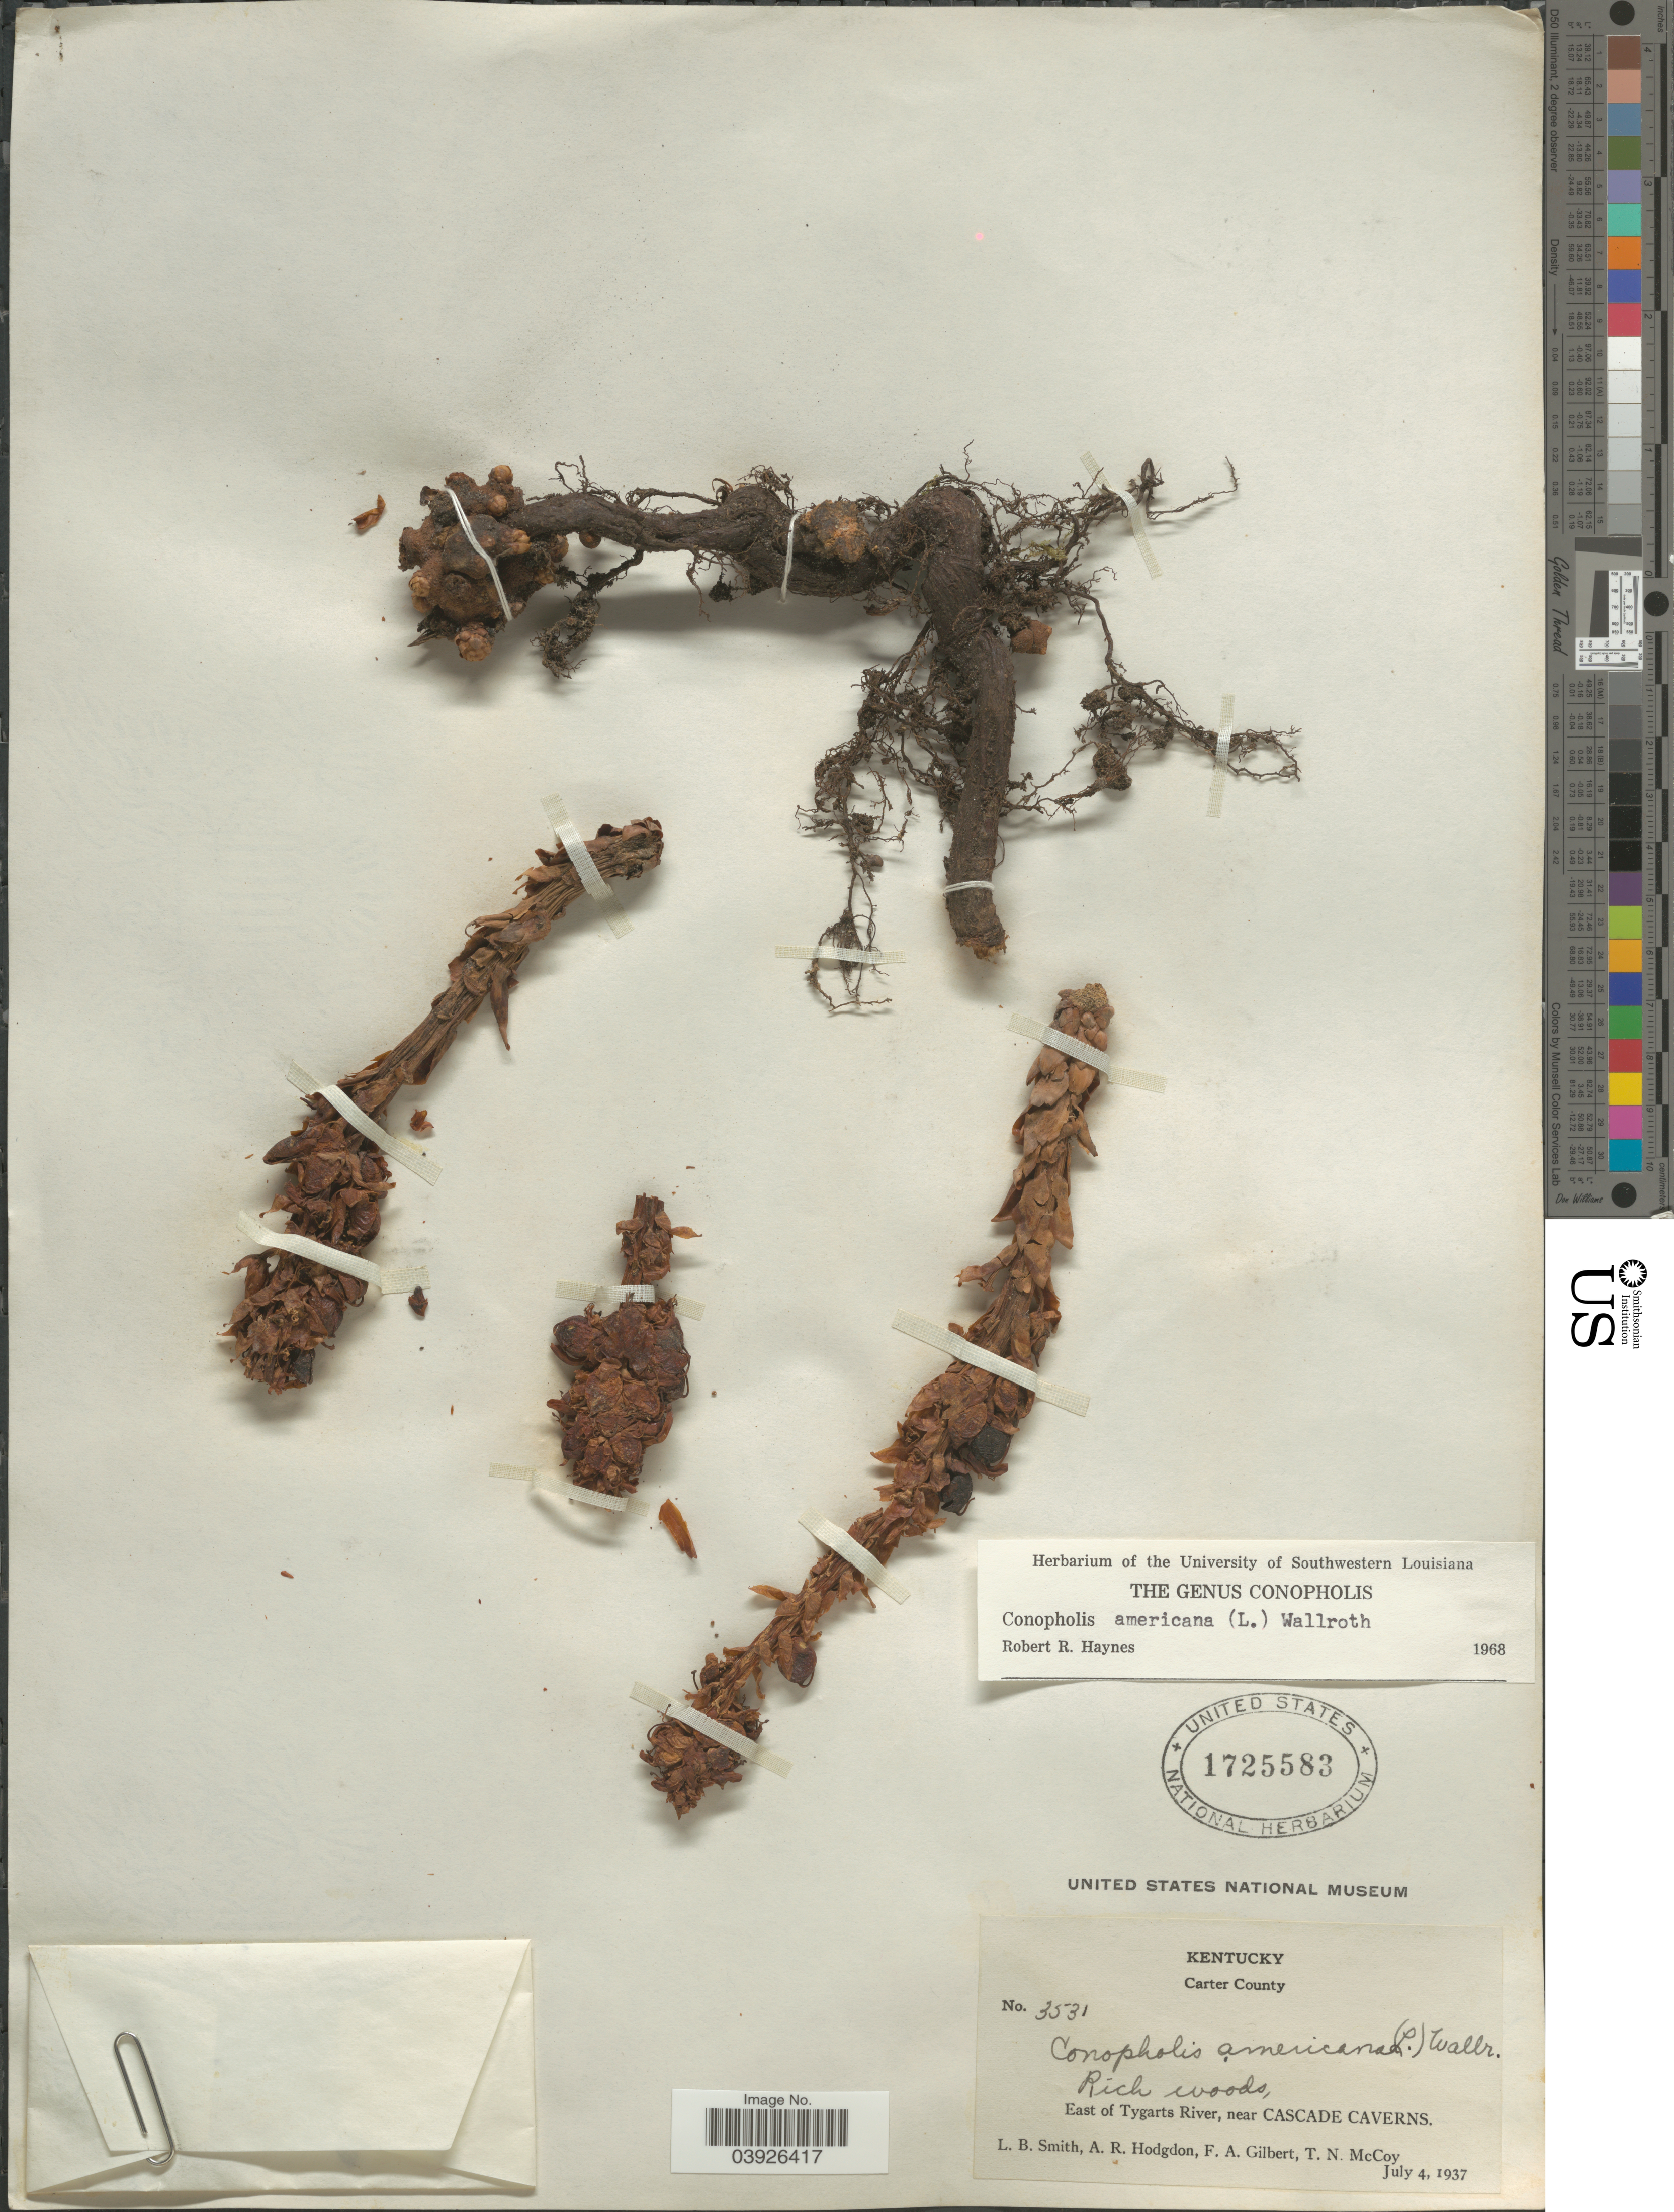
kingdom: Plantae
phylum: Tracheophyta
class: Magnoliopsida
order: Lamiales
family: Orobanchaceae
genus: Conopholis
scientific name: Conopholis americana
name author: (L. f.) Wallr.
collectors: L. Smith, A. R. Hodgdon, F. A. Gilbert & T. N. McCoy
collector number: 3531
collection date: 1937-07-04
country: United States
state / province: Kentucky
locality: Carter County. East of Tygarts River, near Cascade Caverns.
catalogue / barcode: US 1725583